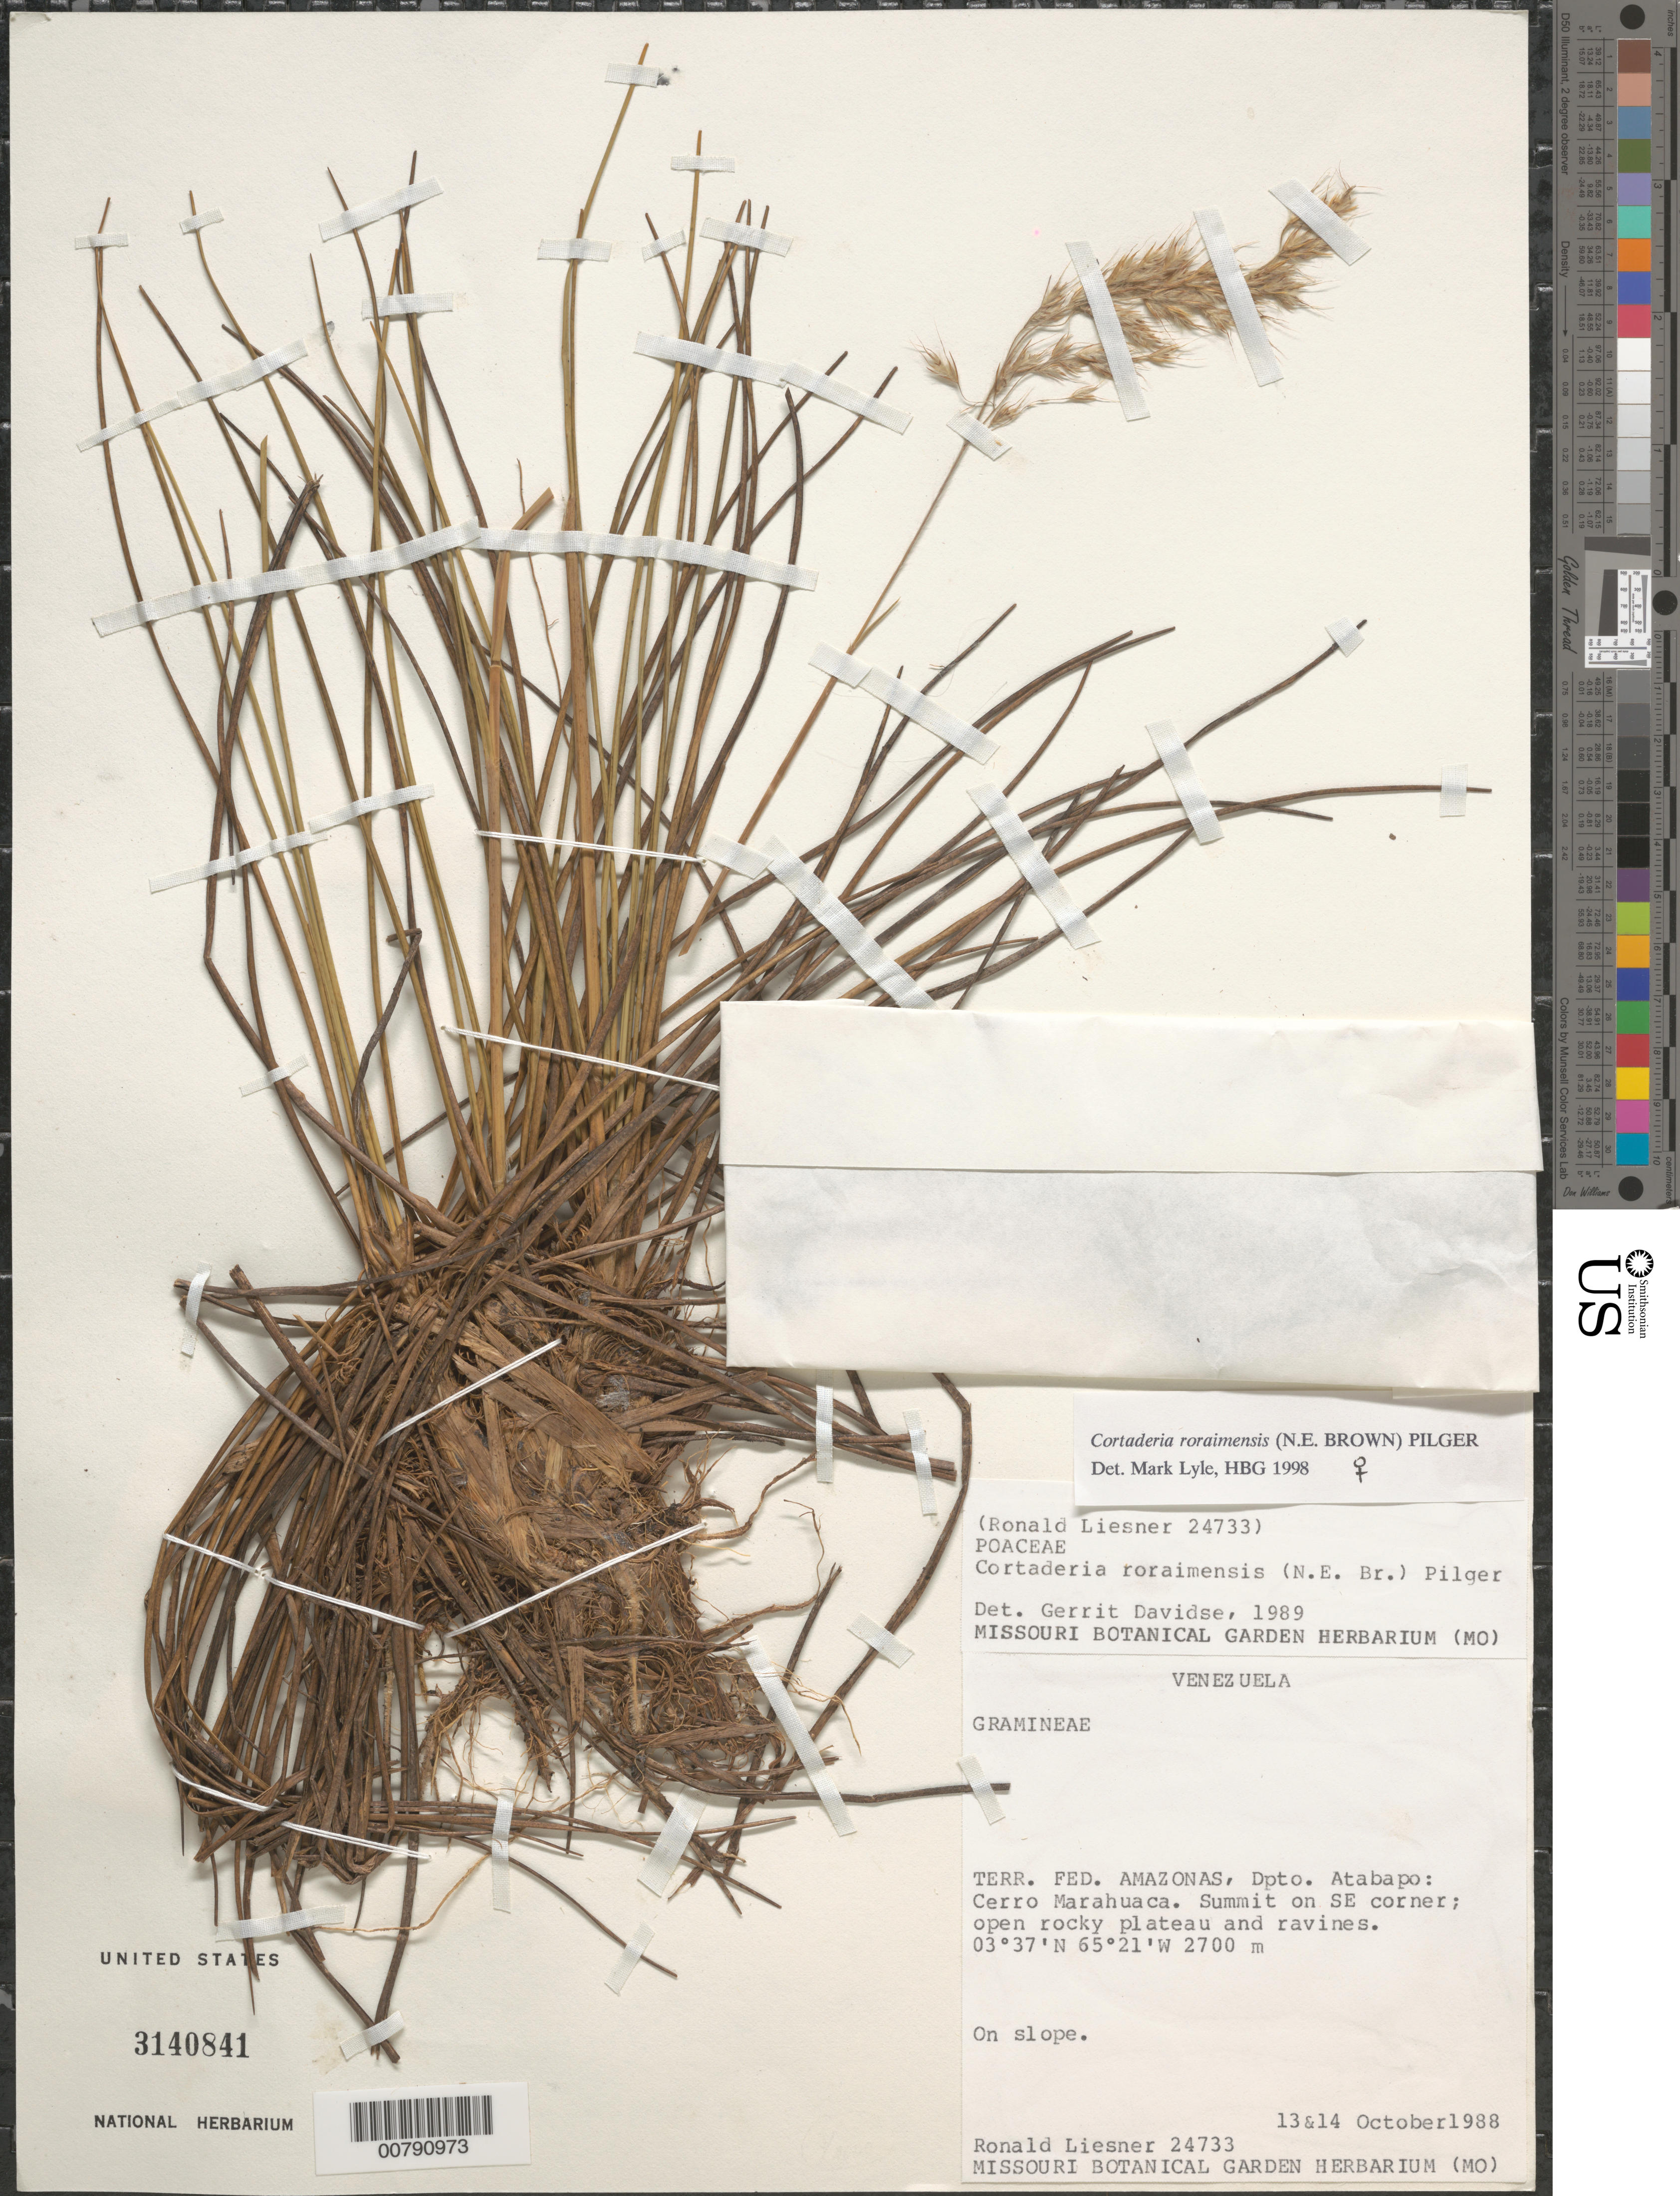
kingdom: Plantae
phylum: Tracheophyta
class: Liliopsida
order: Poales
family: Poaceae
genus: Cortaderia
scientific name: Cortaderia roraimensis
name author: (N.E. Br.) Pilg.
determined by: Lyle, M.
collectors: R. L. Liesner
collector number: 24733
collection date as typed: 13-Oct-88 to 14-Oct-88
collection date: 1988-10-13/1988-10-14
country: Venezuela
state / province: Amazonas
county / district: Atabapo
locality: Cerro Marahuaca, summit on SE corner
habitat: Open rocky plateau and ravines. On slope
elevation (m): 2700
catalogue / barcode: US 3140841